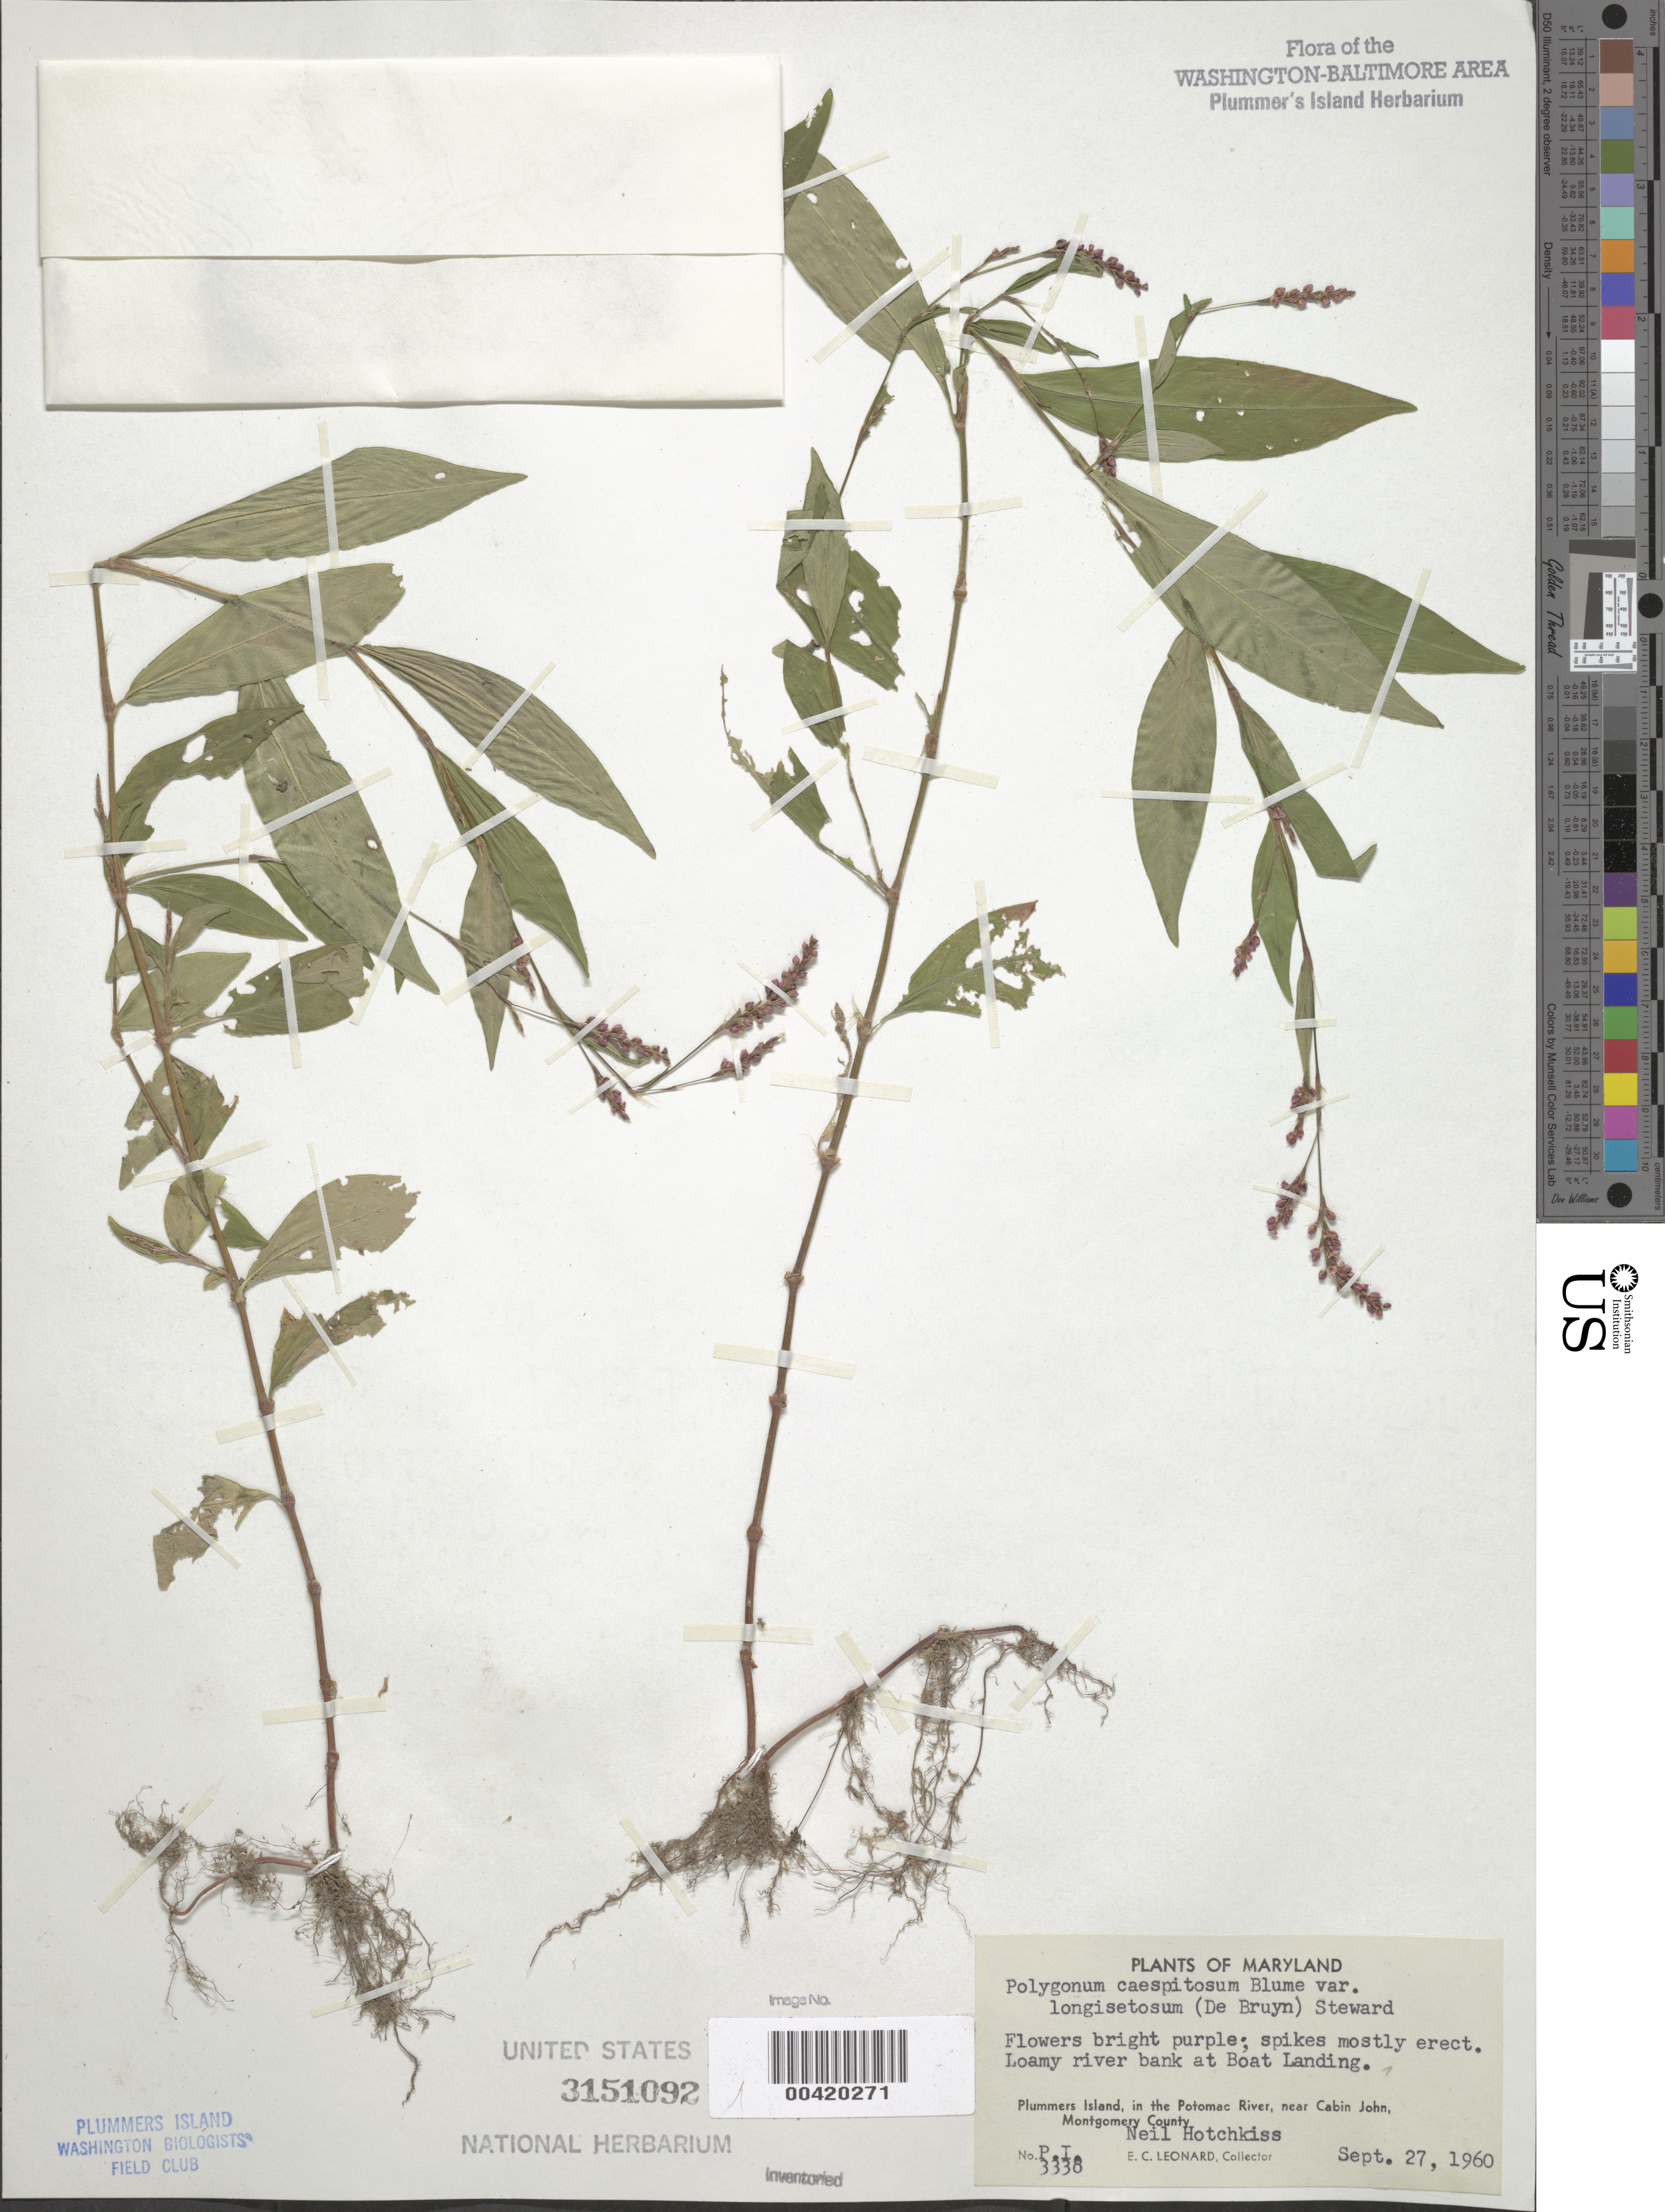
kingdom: Plantae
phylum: Tracheophyta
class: Magnoliopsida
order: Caryophyllales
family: Polygonaceae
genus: Persicaria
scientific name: Persicaria longiseta (Bruijn) Kitag.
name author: (Bruijn &) Kitag.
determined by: Atha, D. E.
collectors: E. C. Leonard & N. Hotchkiss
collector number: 3338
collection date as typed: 27 Sep 1960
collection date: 1960-09-27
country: United States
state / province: Maryland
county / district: Montgomery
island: Plummers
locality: Plummer's Island; river bank at Boat Landing C. & O. Canal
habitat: Loamy river bank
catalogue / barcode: US 3151092